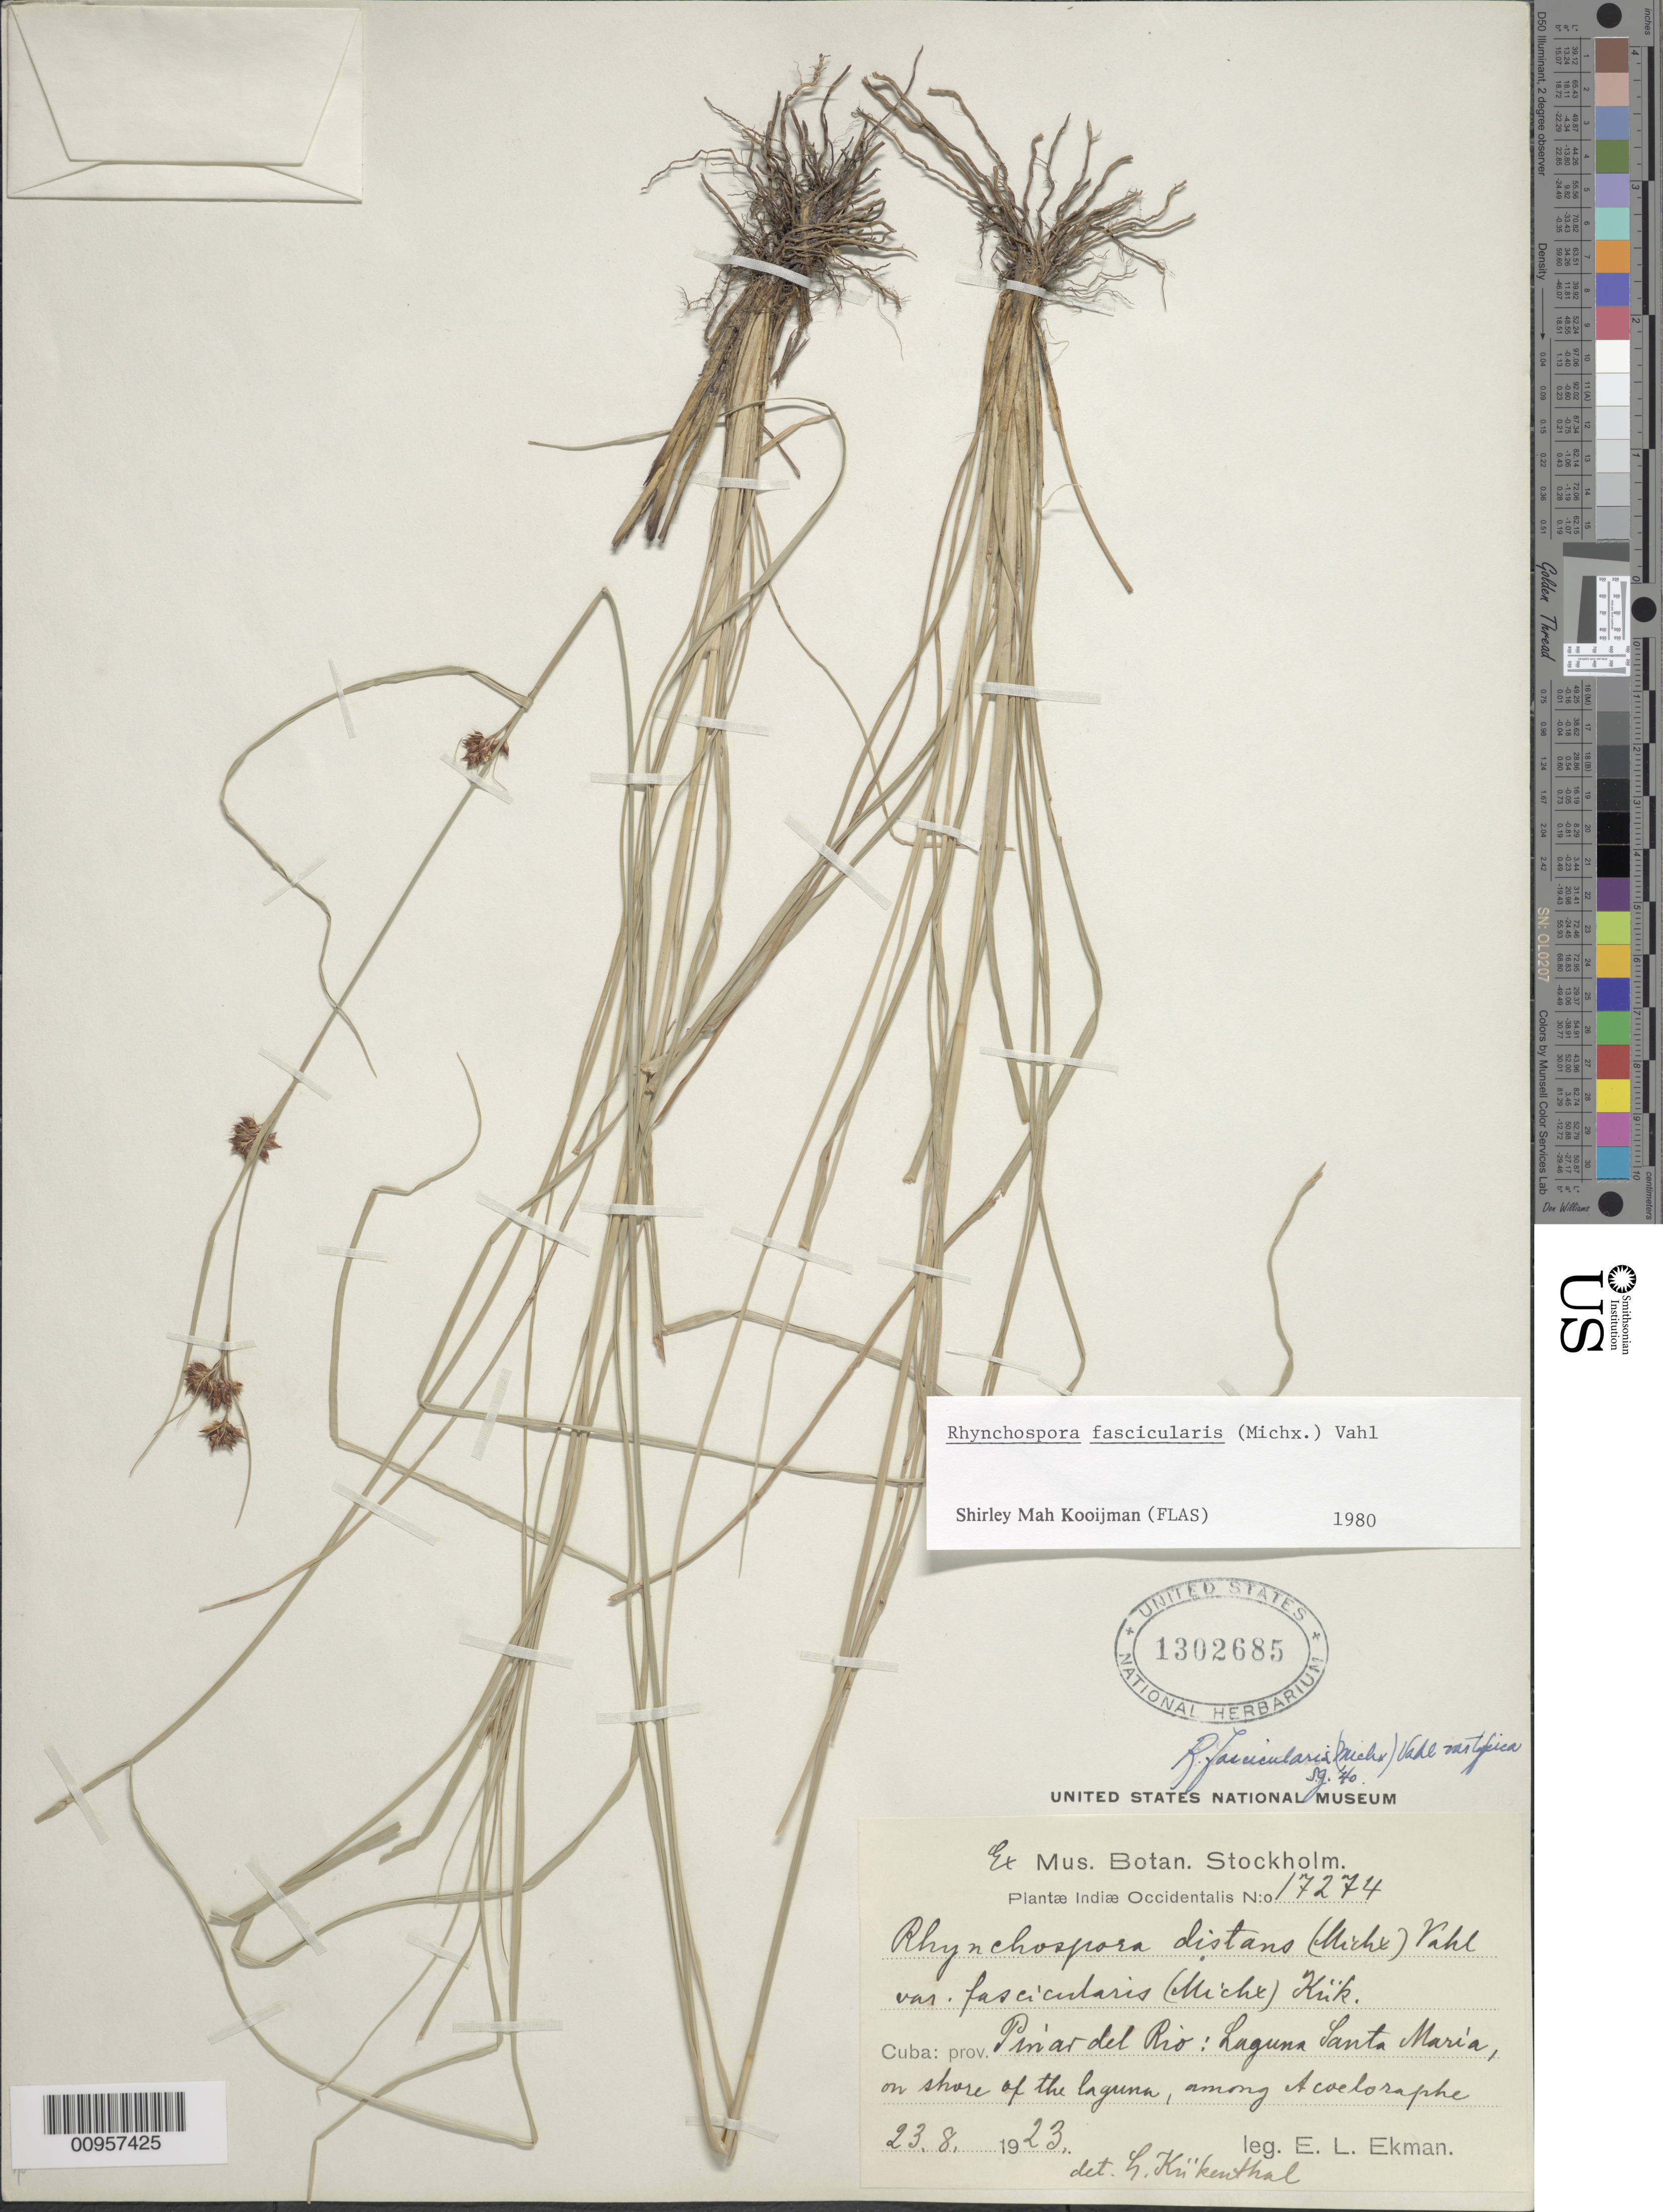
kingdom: Plantae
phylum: Tracheophyta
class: Liliopsida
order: Poales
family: Cyperaceae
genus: Rhynchospora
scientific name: Rhynchospora fascicularis subsp. fascicularis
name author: (Michx.) Vahl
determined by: Kooijman, S. M.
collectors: E. L. Ekman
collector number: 17274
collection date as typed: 23 Aug 1923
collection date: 1923-08-23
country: Cuba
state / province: Pinar del Rio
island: Cuba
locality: Laguna Santa Maria, on shore of the laguna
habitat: On shore of the laguna among Acoeloraphe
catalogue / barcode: US 1302685